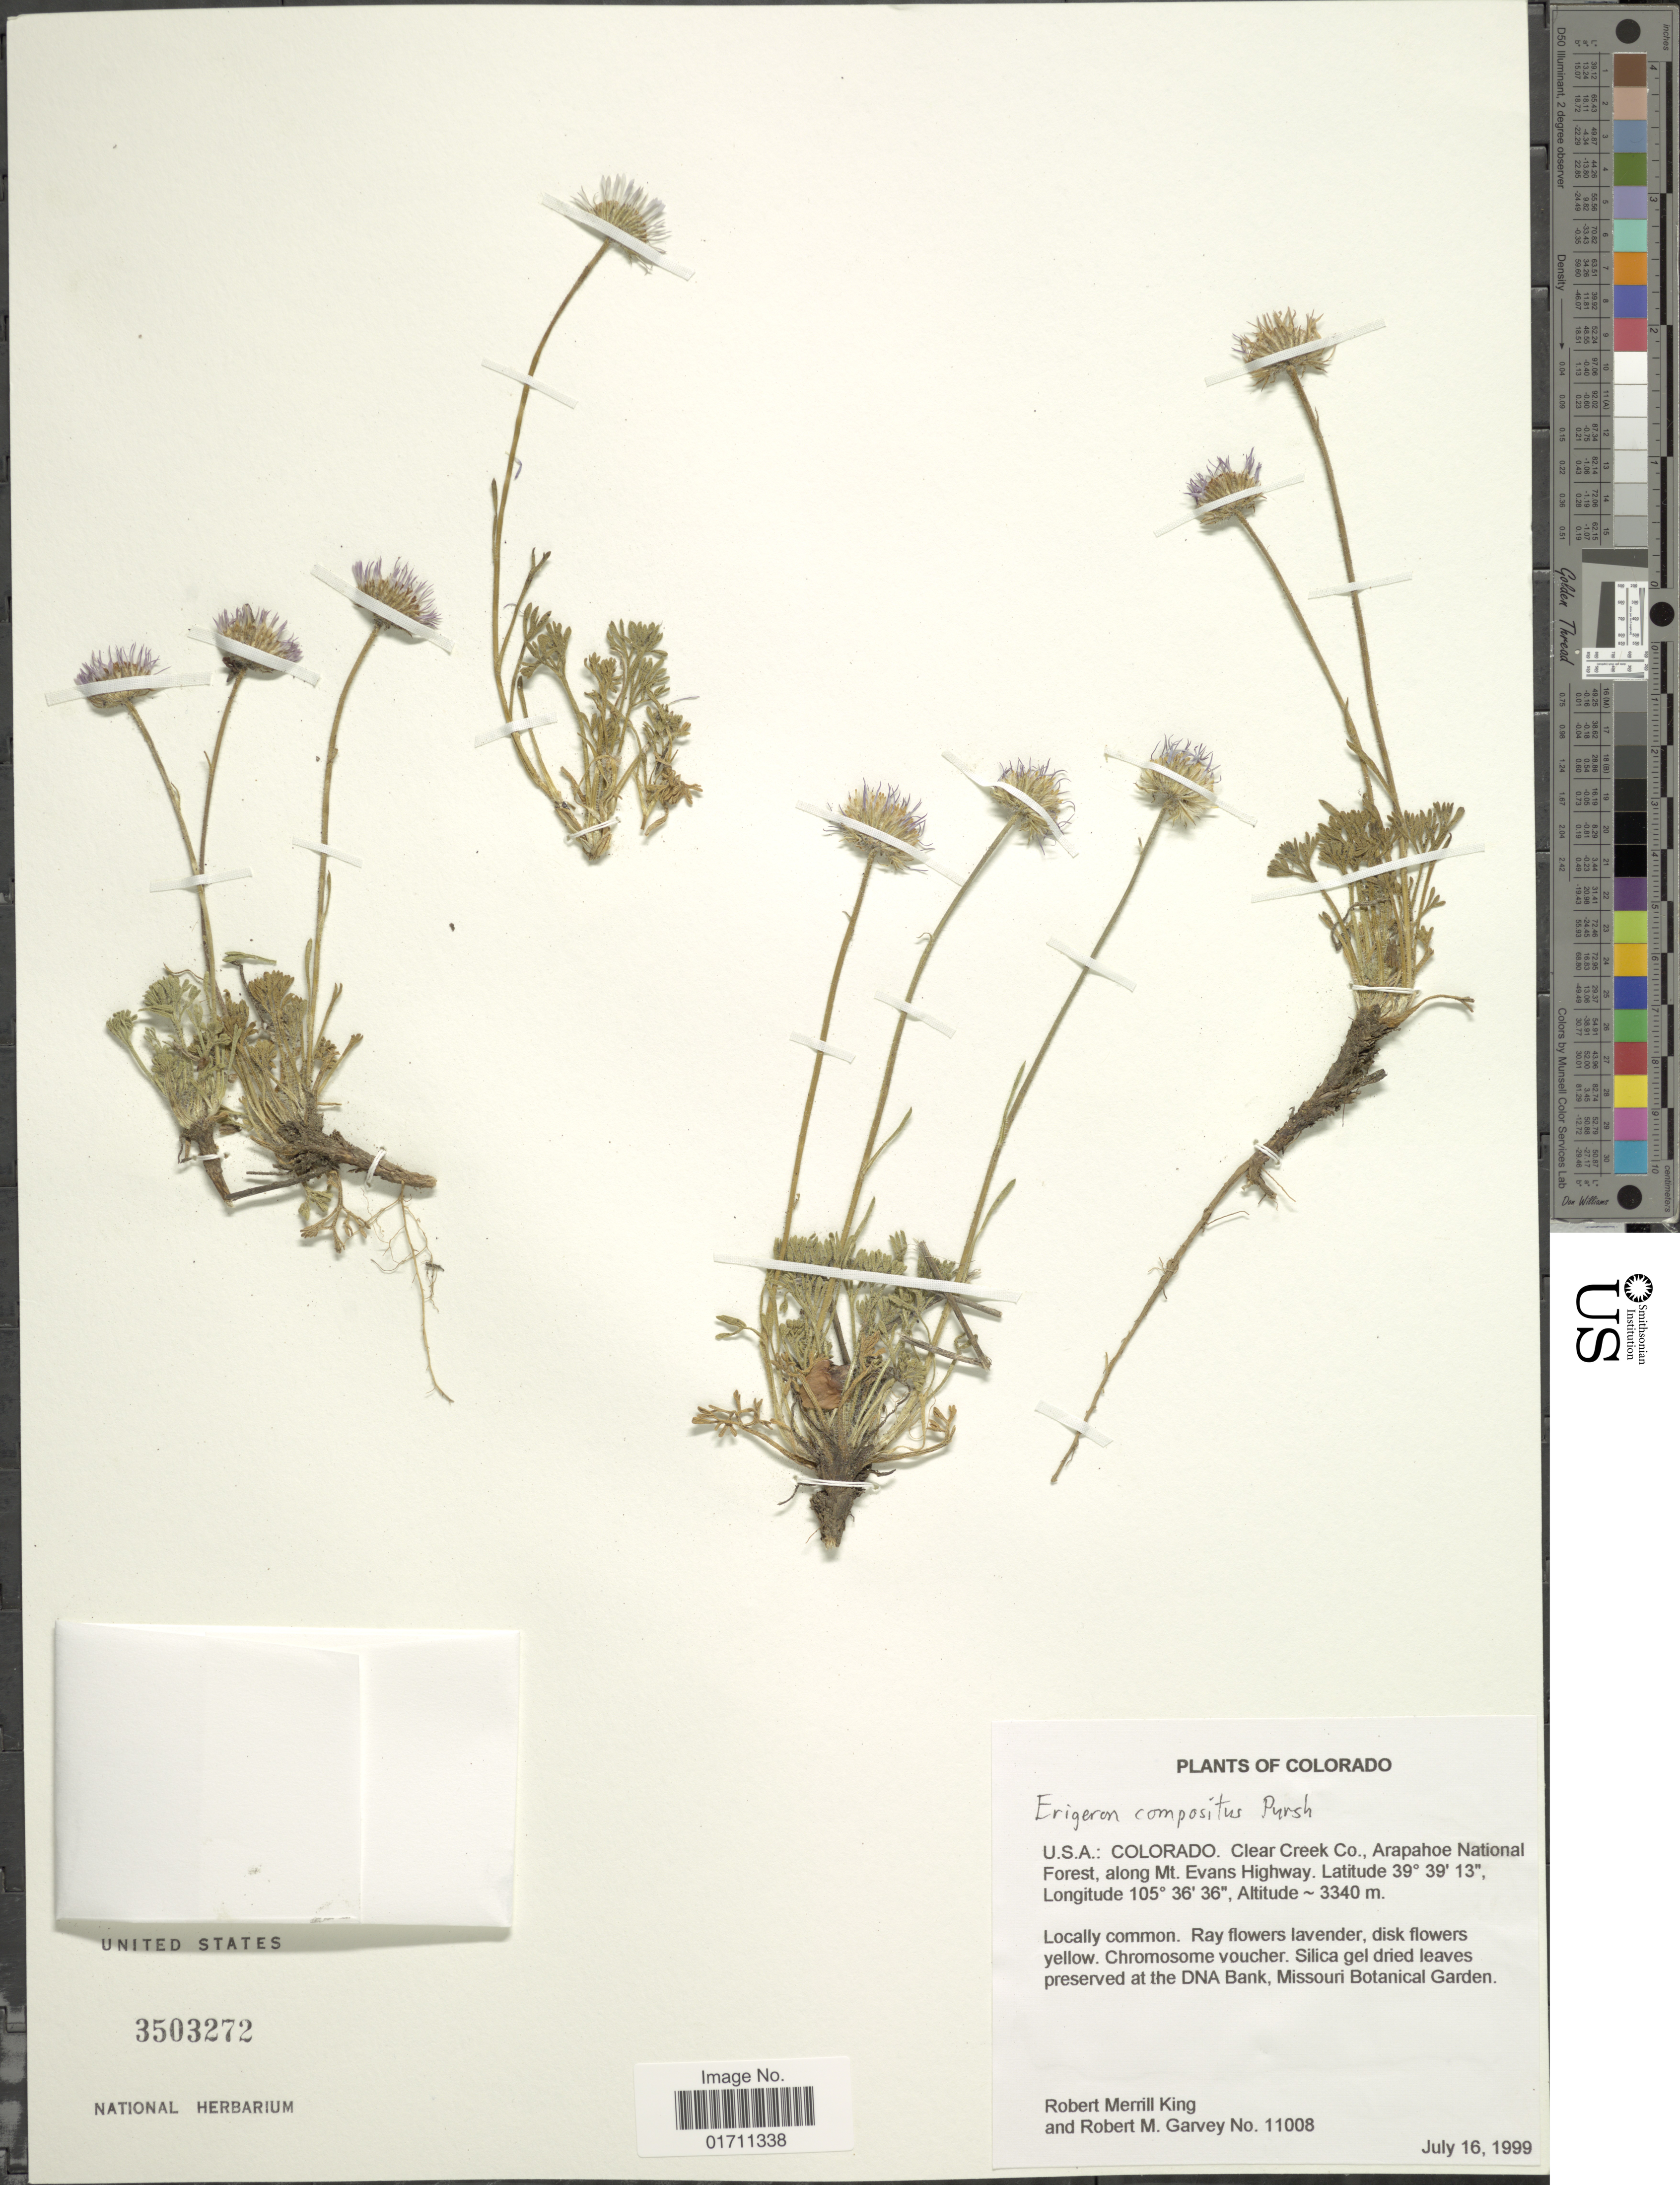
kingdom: Plantae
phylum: Tracheophyta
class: Magnoliopsida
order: Asterales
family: Asteraceae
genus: Erigeron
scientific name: Erigeron compositus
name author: Pursh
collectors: R. M. King & R. Garvey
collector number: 11008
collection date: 1999-07-16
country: United States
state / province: Colorado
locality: Colorado. Clear Creek Co., Arapahoe National Forest, along Mt Evans Highway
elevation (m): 3340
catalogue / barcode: US 3503272